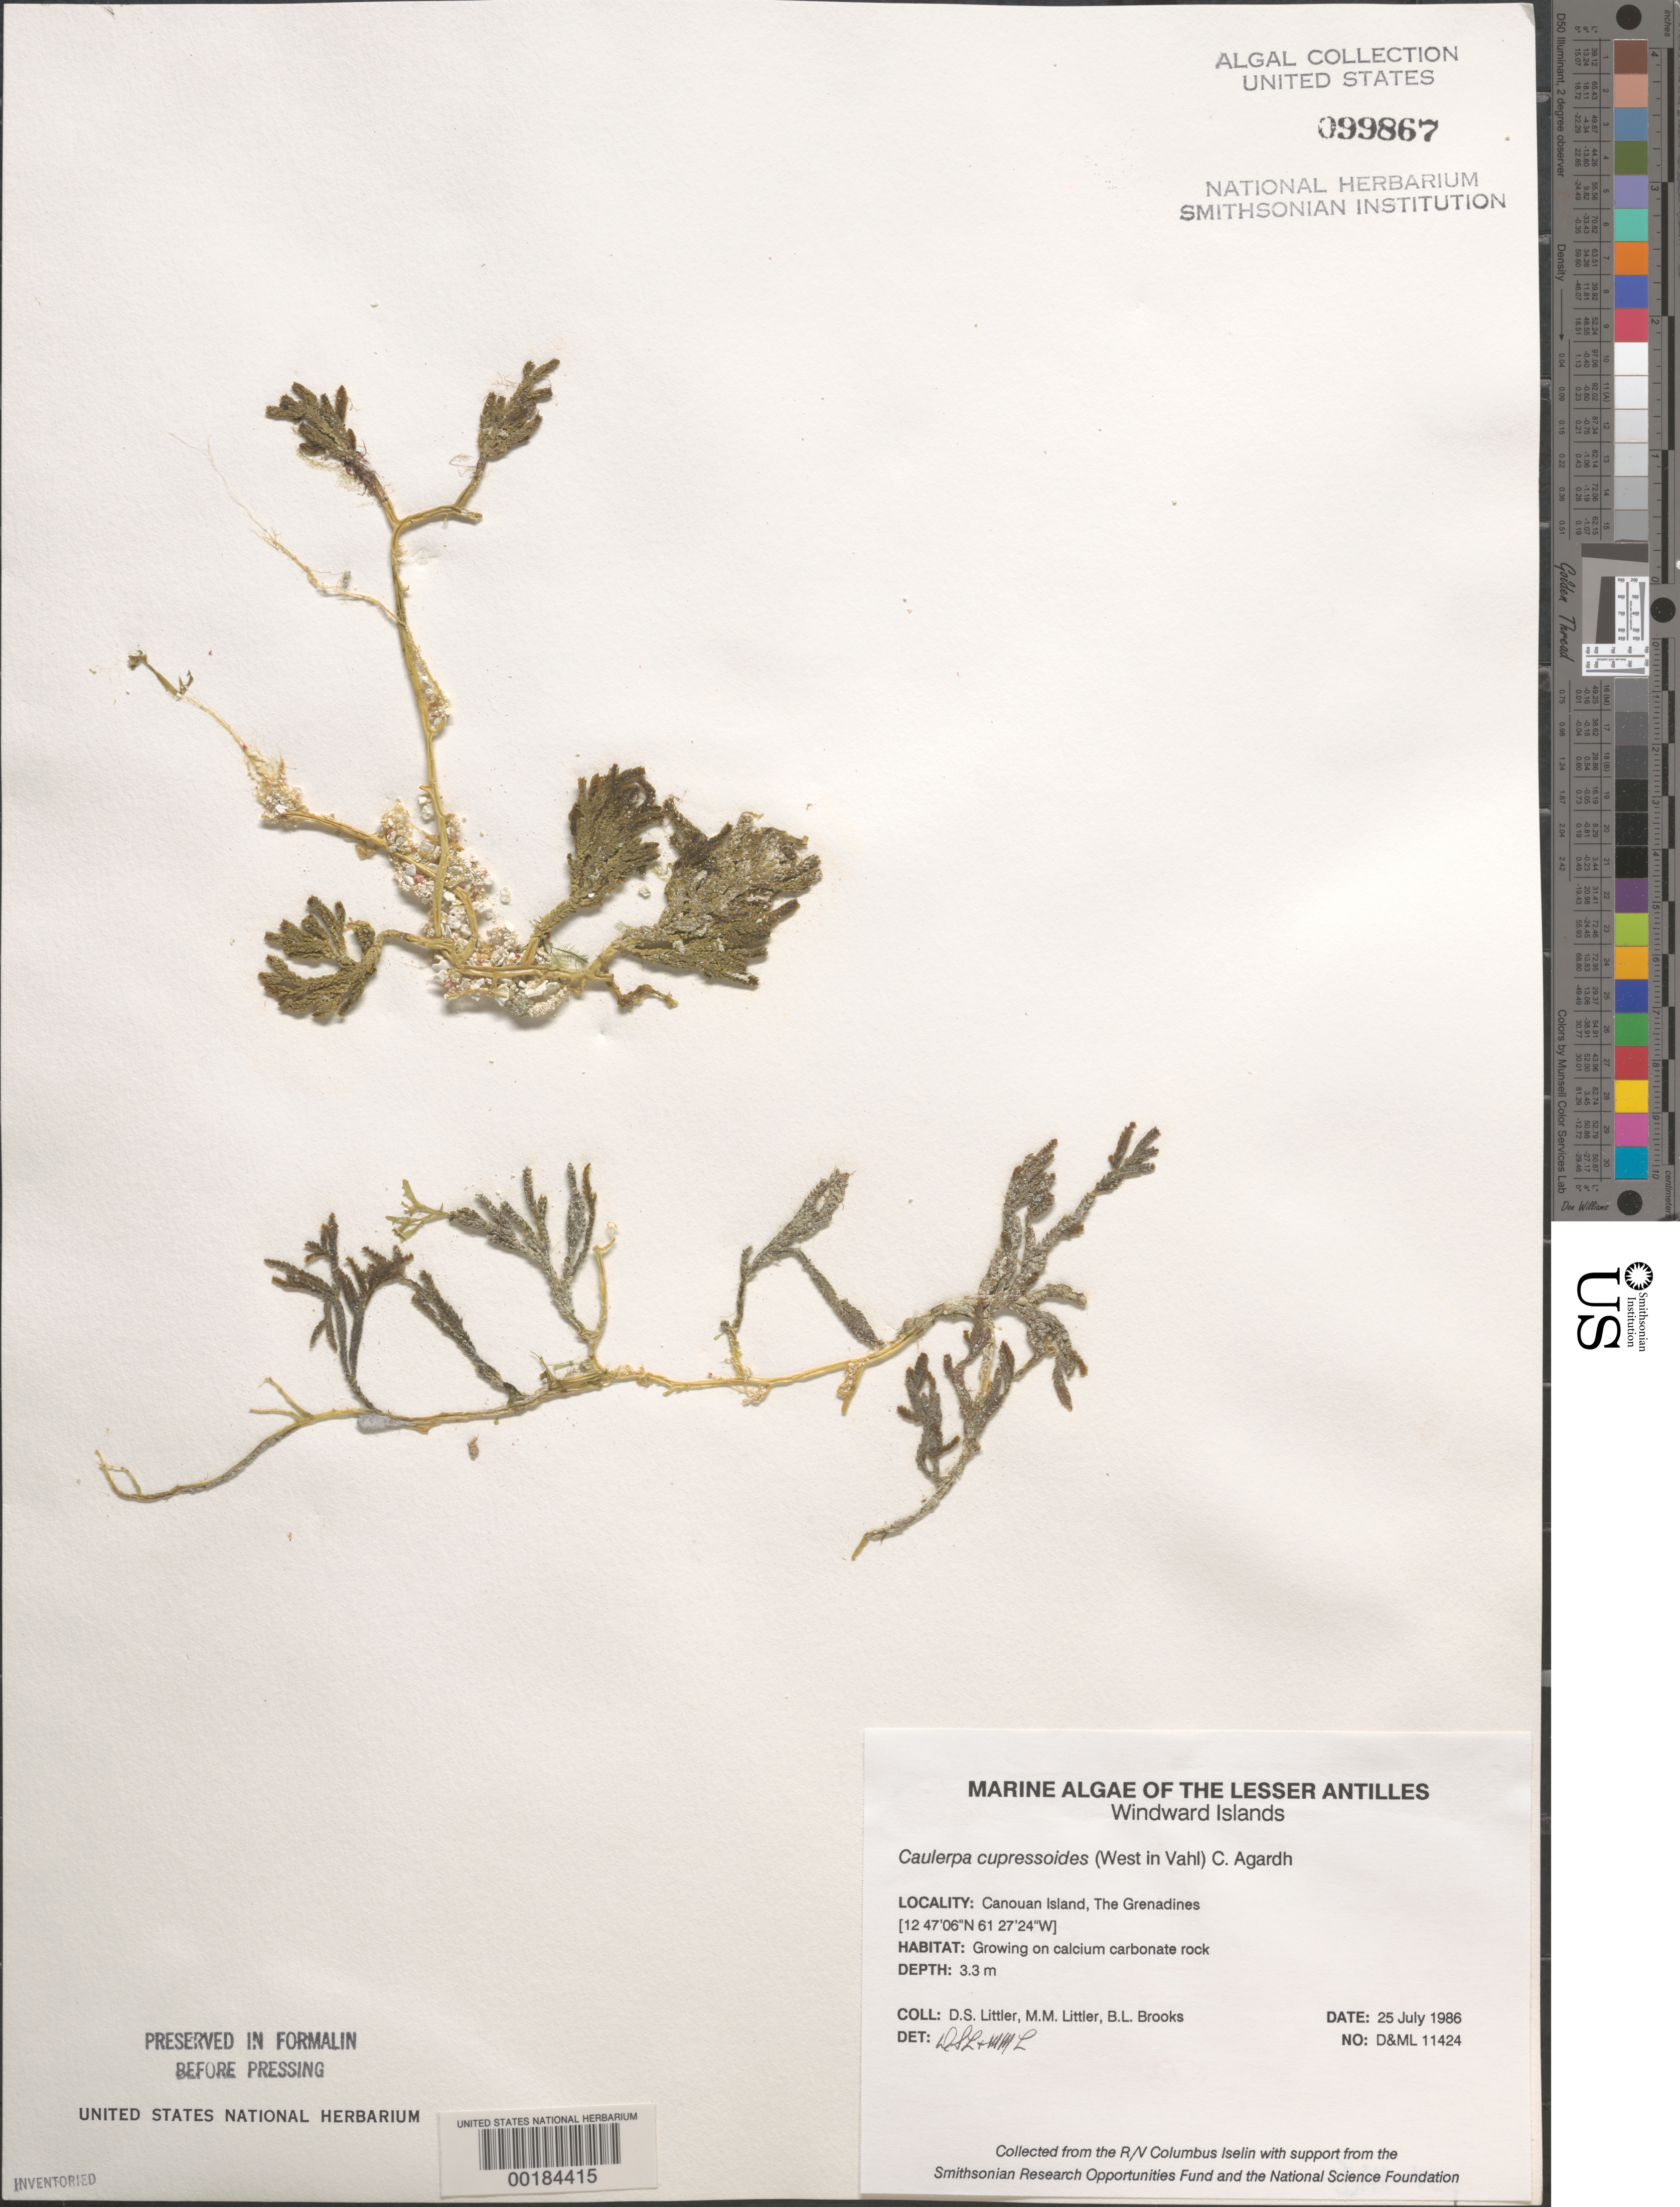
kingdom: Plantae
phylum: Chlorophyta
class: Ulvophyceae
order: Bryopsidales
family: Caulerpaceae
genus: Caulerpa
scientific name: Caulerpa cupressoides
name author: (Vahl) C. Agardh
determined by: Littler, D. S.; Littler, M. M.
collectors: D. S. Littler, M. M. Littler & B. Brooks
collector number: D&ML 11424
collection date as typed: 25 Jul 1986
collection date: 1986-07-25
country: St. Vincent - Grenadines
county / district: Grenadines Parish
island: Canouan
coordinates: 12 47' 06" N, 61 27' 24" W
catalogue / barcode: US 99867